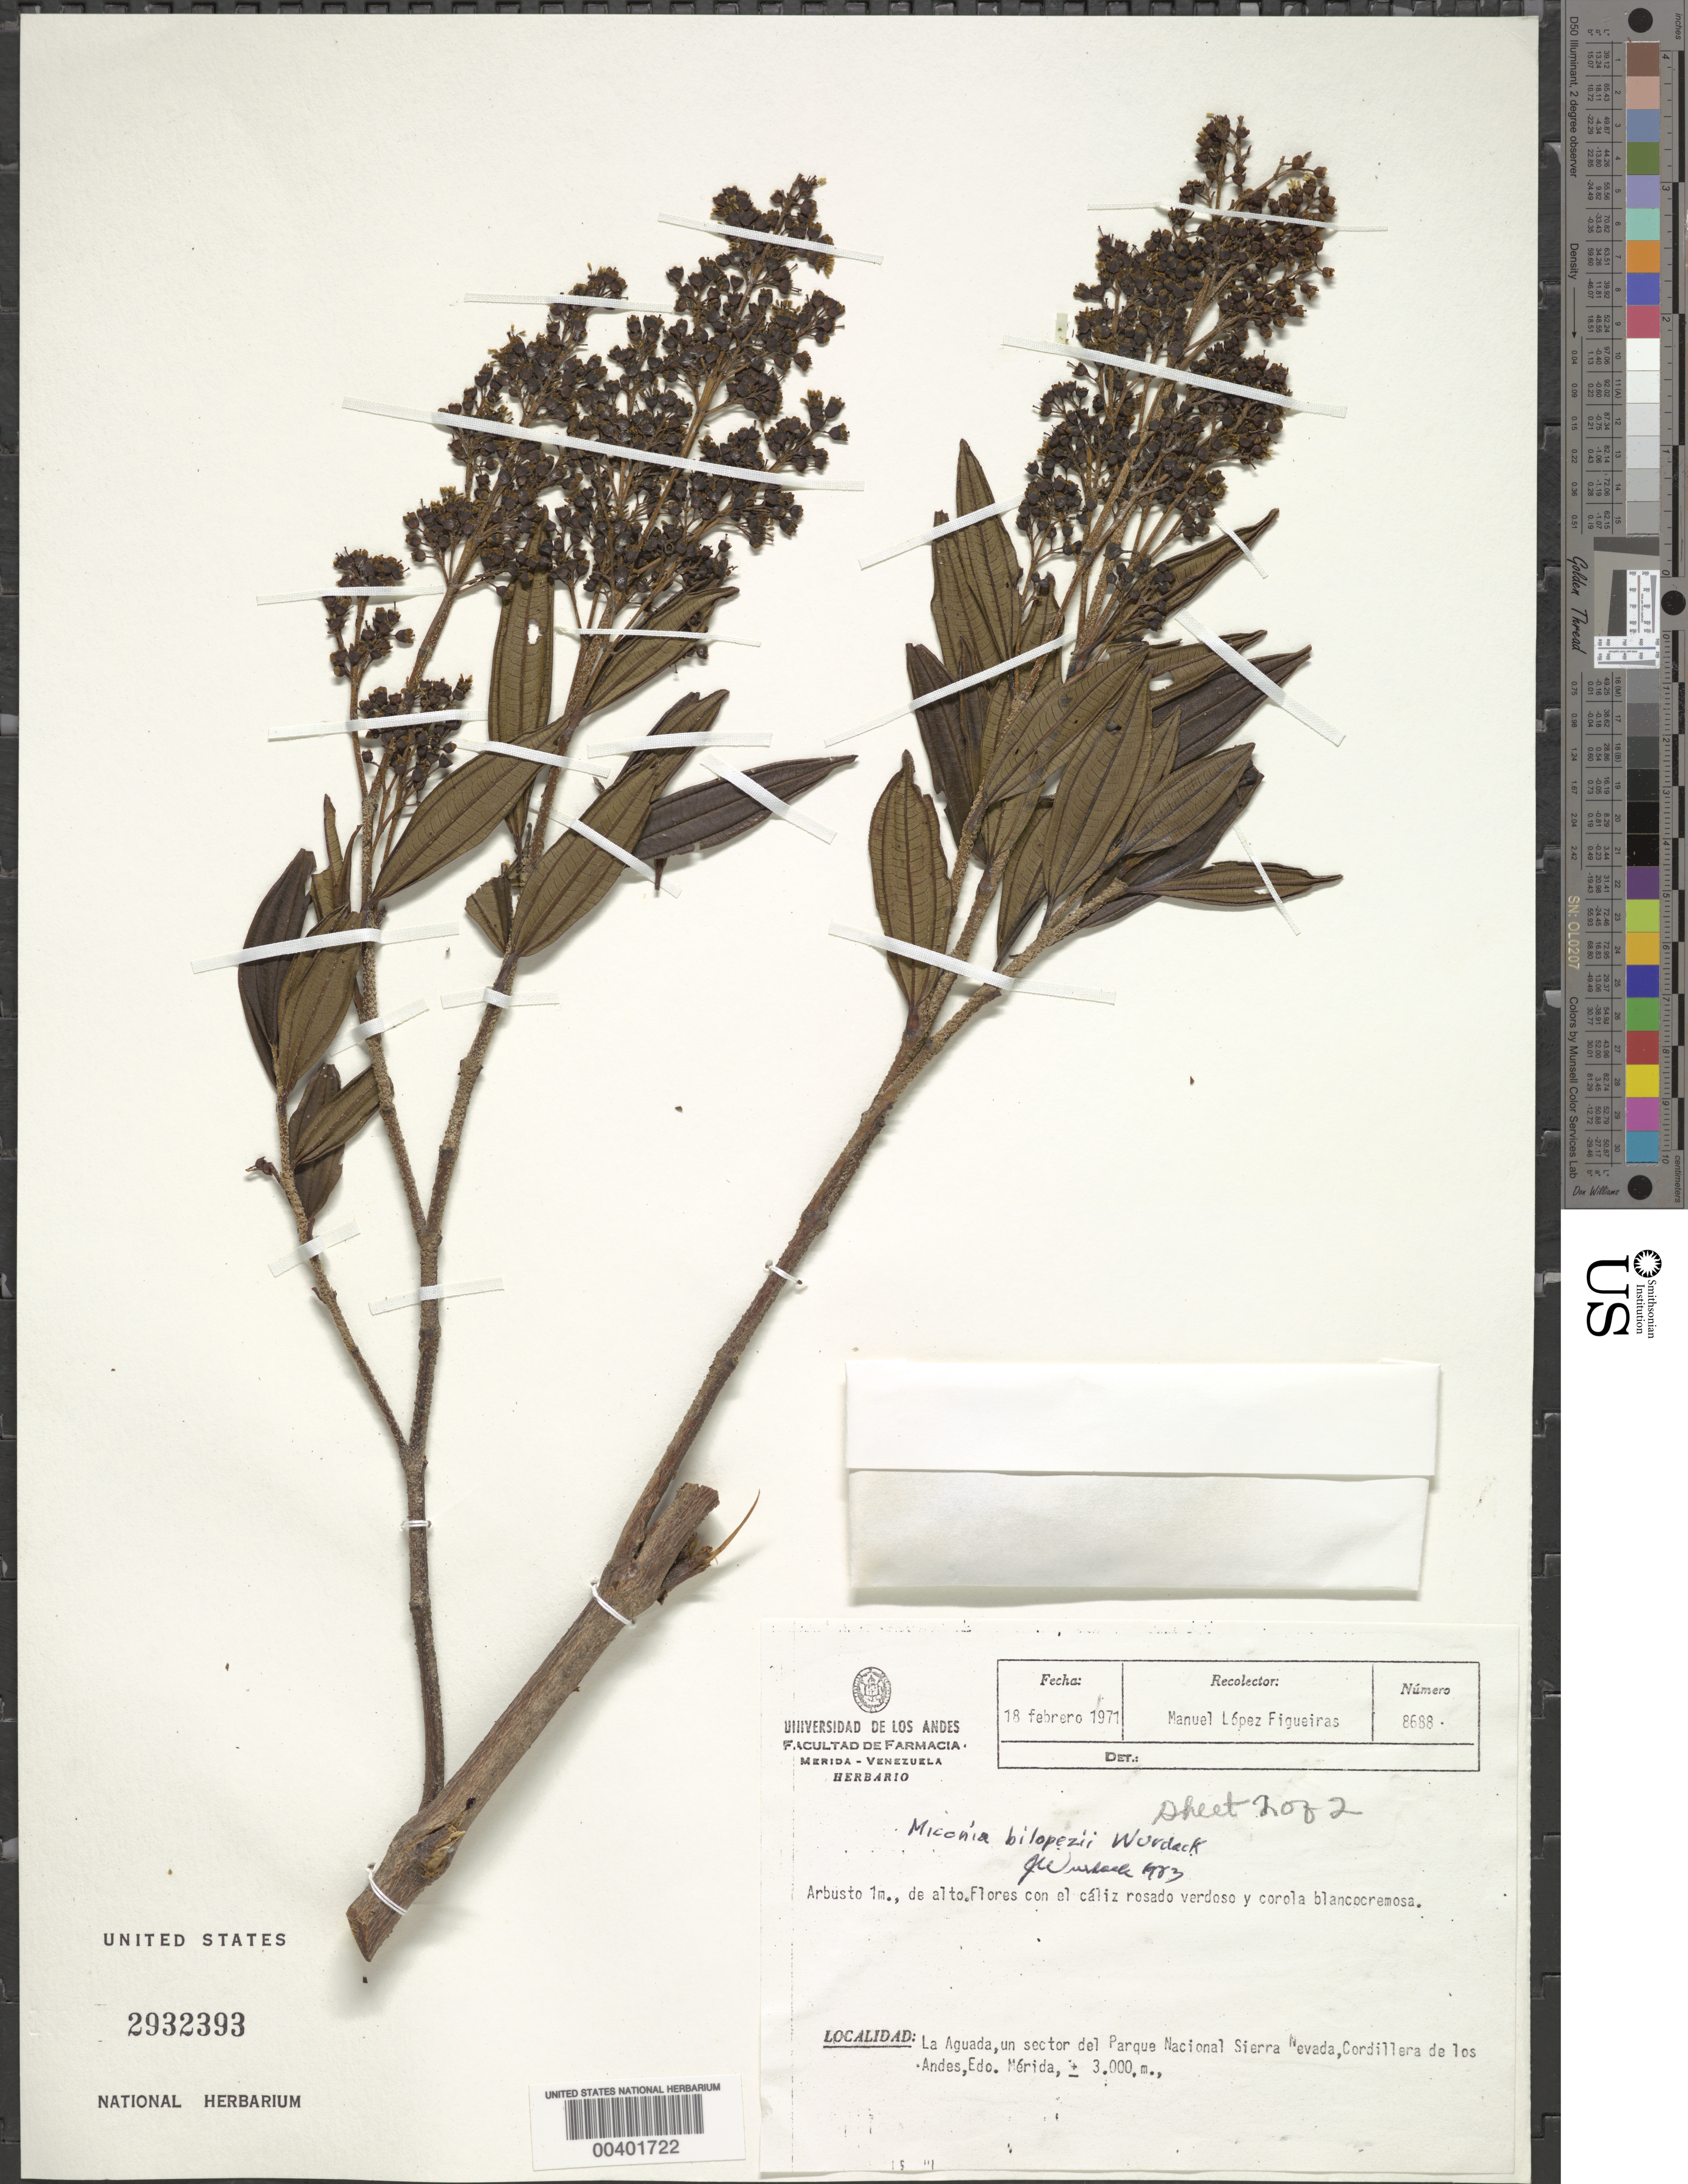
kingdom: Plantae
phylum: Tracheophyta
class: Magnoliopsida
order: Myrtales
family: Melastomataceae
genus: Miconia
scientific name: Miconia bilopezii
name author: Wurdack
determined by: Wurdack, John J., (US), US (UNITED STATES)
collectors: M. López Figueiras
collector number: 8688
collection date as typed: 18 Feb 1971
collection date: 1971-02-18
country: Venezuela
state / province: Mérida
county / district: Libertador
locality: La Aguada Aguada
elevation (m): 3000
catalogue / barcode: US 2932393